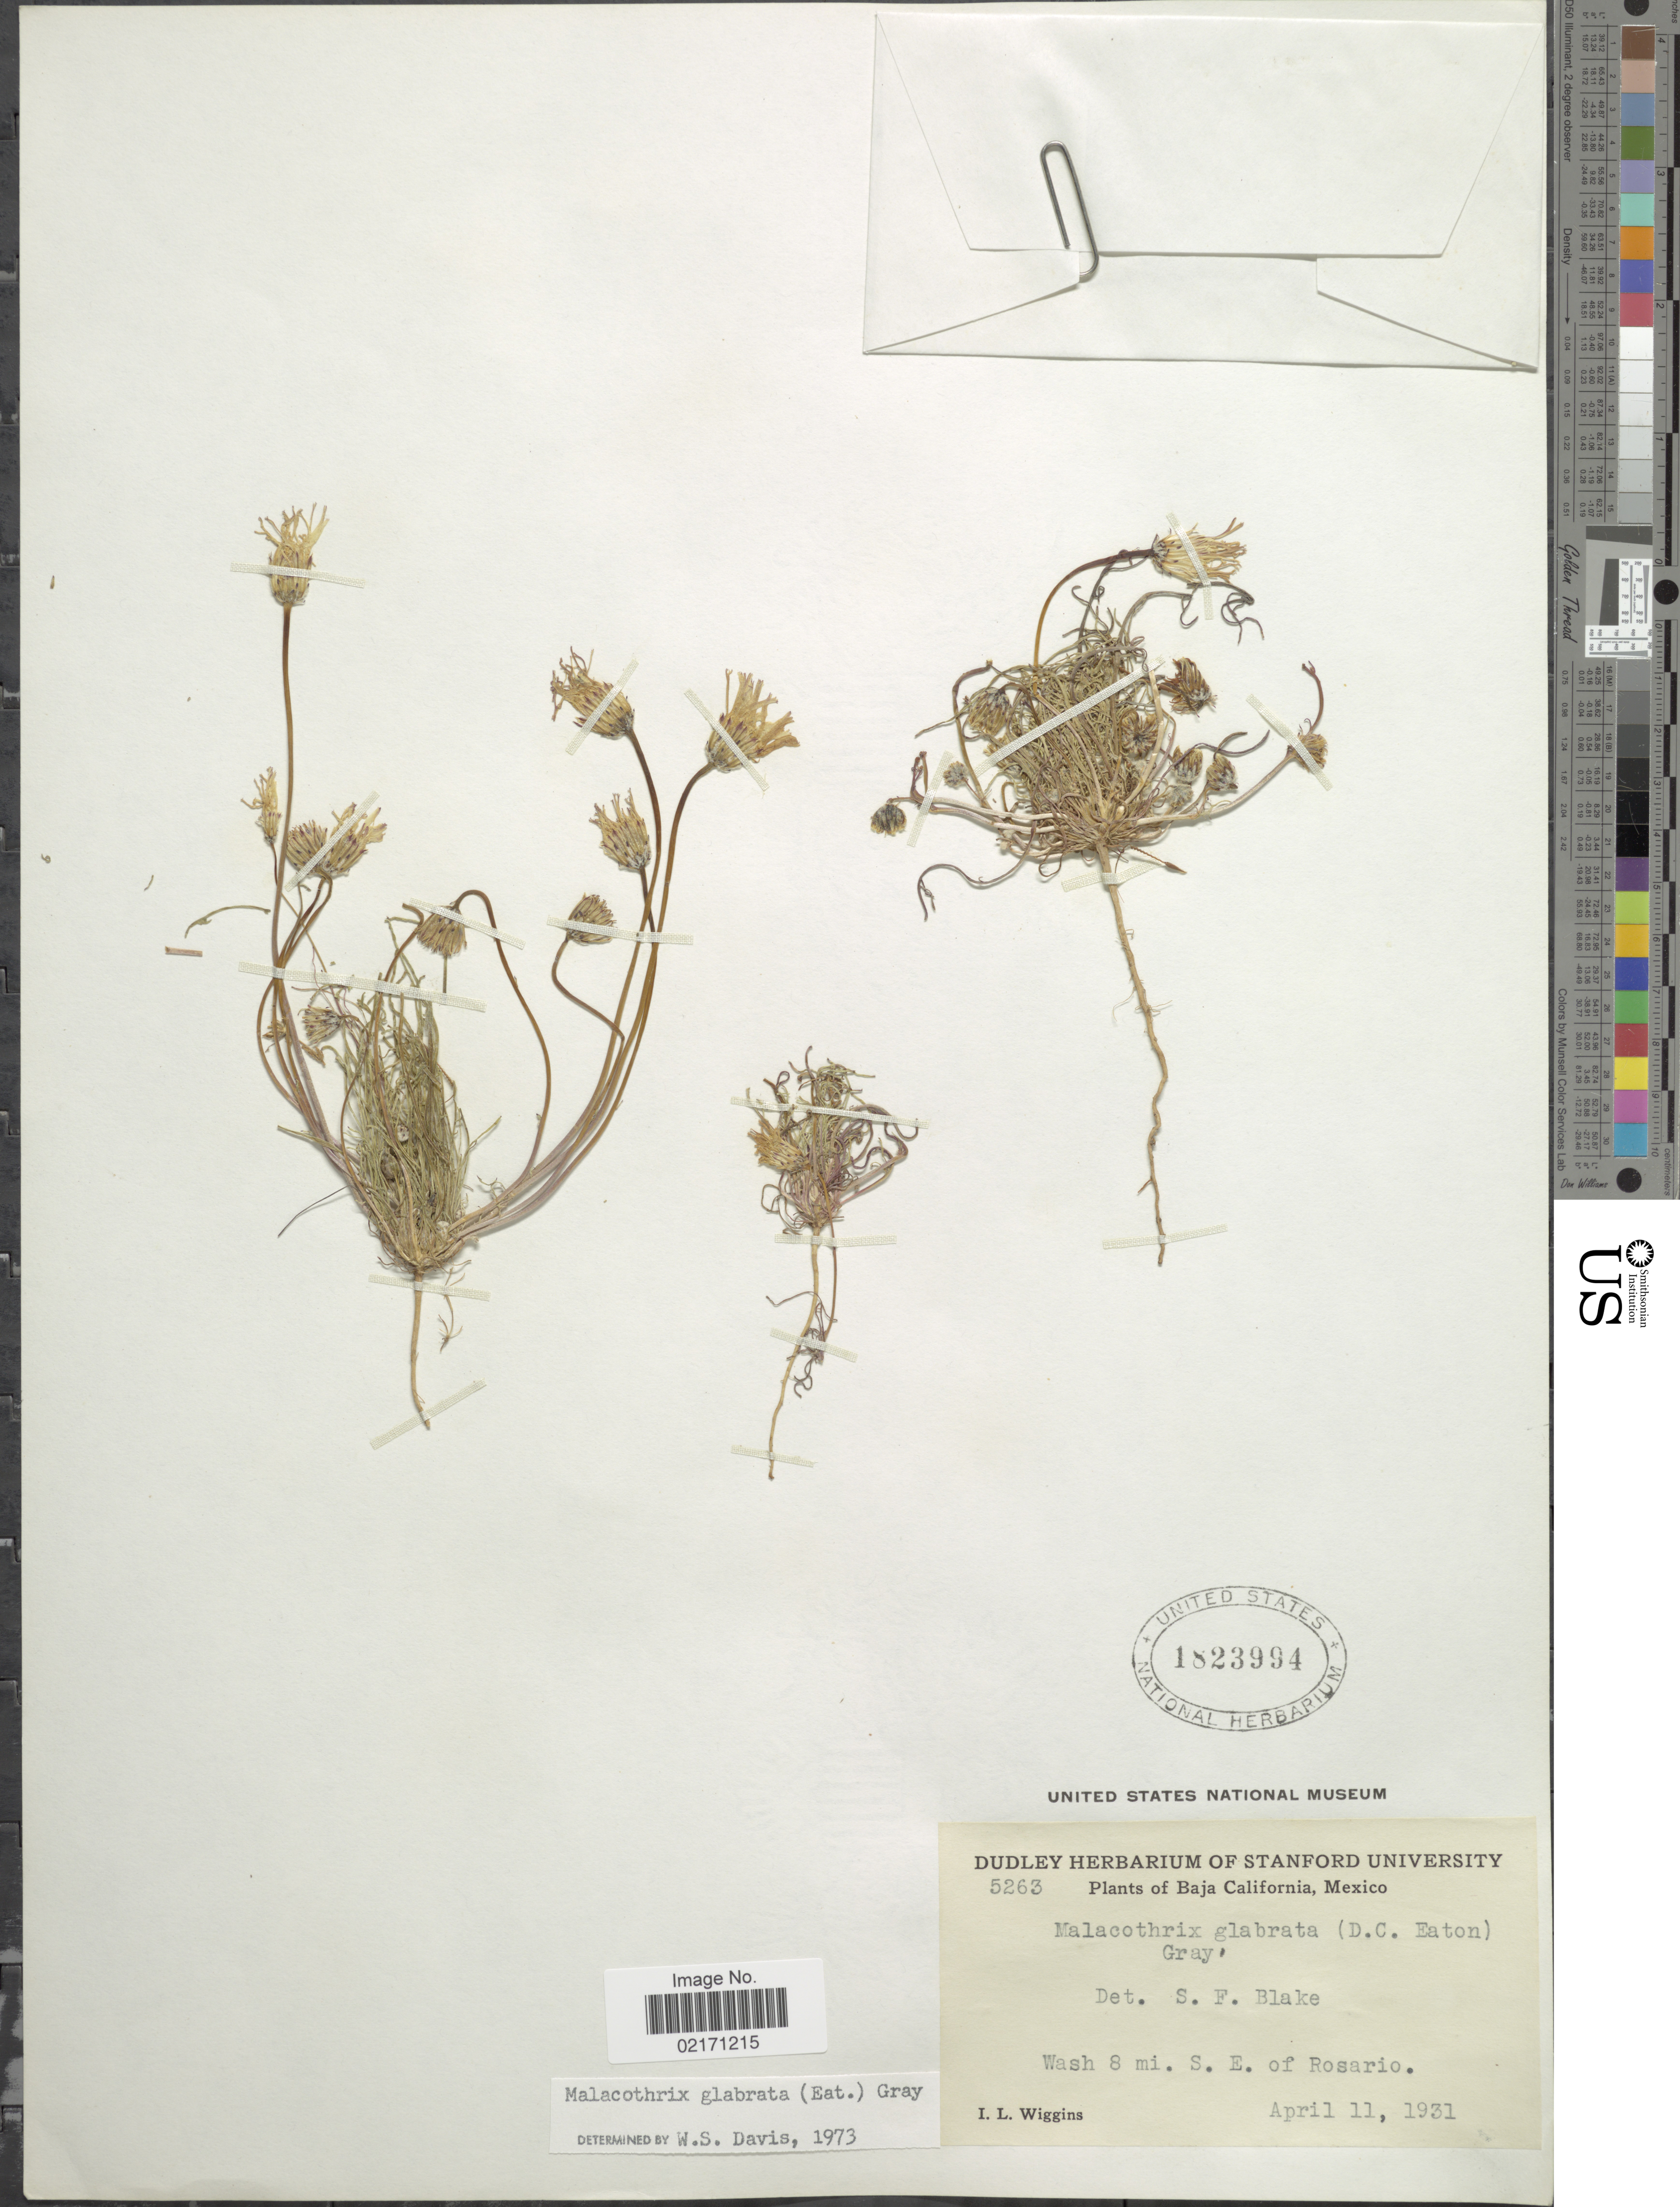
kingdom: Plantae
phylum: Tracheophyta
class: Magnoliopsida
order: Asterales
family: Asteraceae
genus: Malacothrix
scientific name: Malacothrix glabrata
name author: (A. Gray ex D.C. Eaton) A. Gray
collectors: I. L. Wiggins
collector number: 5263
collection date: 1931-04-11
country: Mexico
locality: Wash 8 mi. S. E. of Rosario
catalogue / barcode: US 1823994